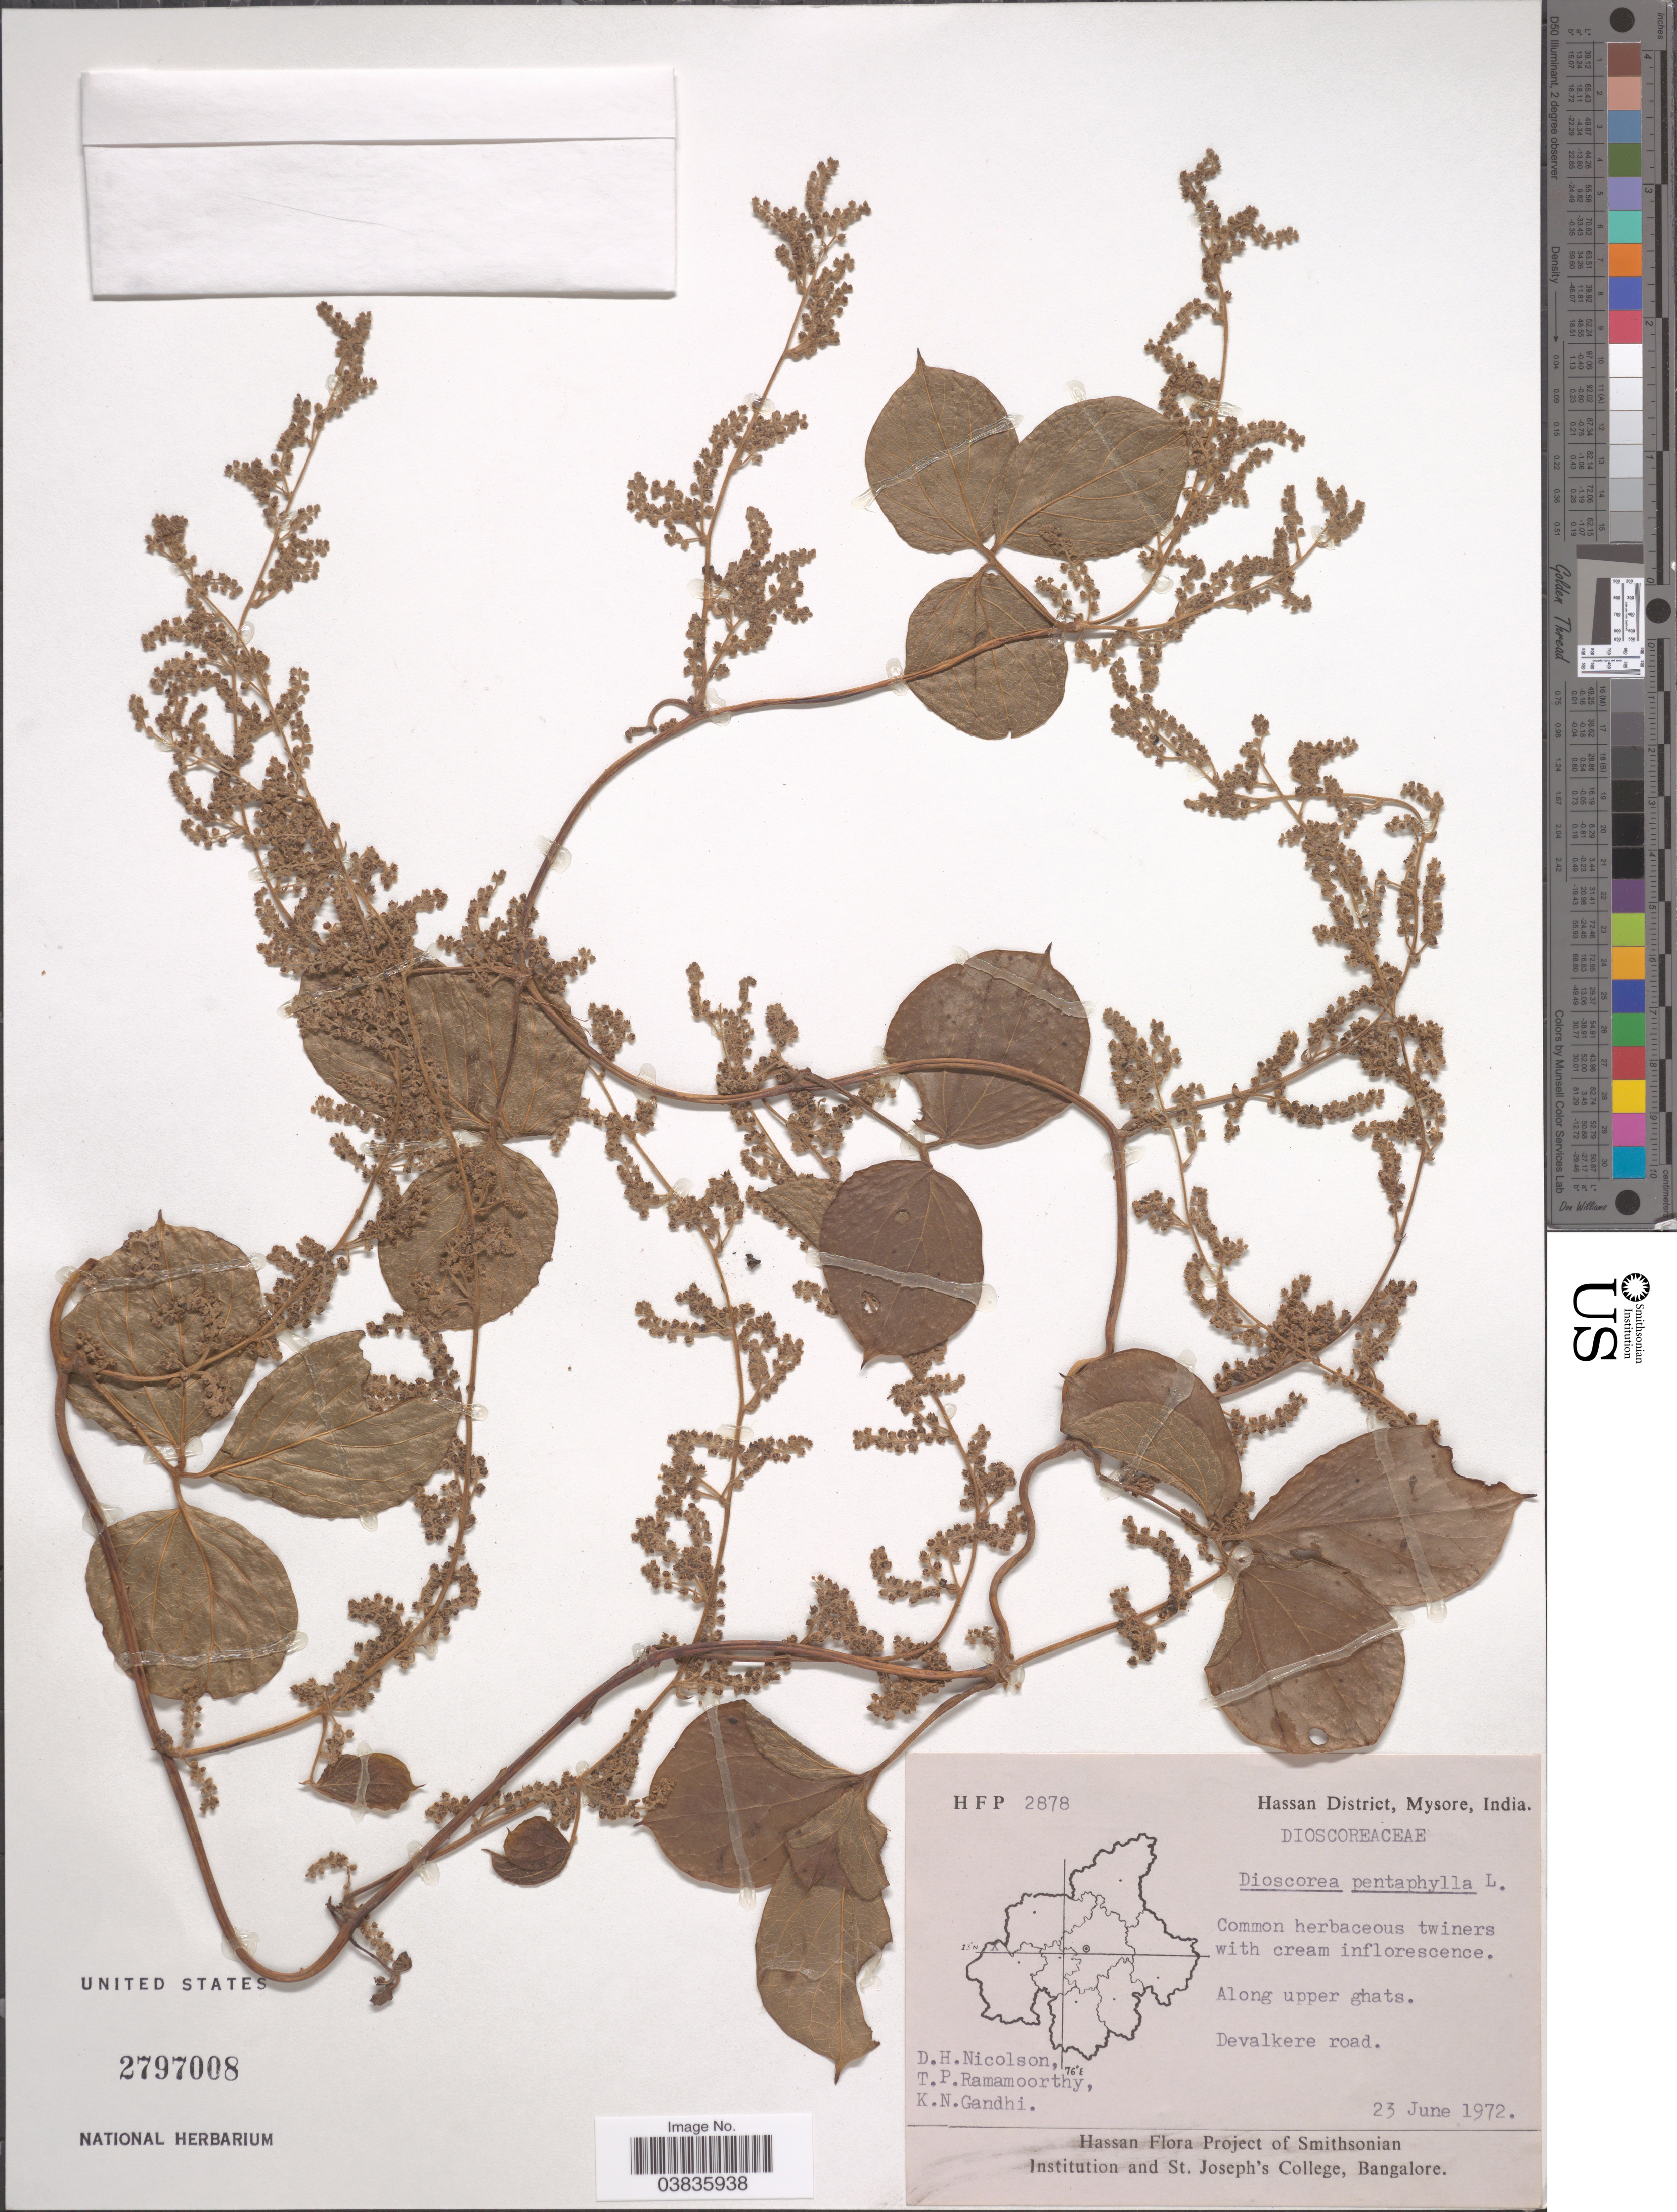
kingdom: Plantae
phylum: Tracheophyta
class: Liliopsida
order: Dioscoreales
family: Dioscoreaceae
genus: Dioscorea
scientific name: Dioscorea pentaphylla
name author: L.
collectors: D. H. Nicolson, T. P. Ramamoorthy & K. N. Gandhi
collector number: HFP 2878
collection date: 1972-06-23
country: India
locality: Hassan District, Mysore. Devalkere road.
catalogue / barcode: US 2797008